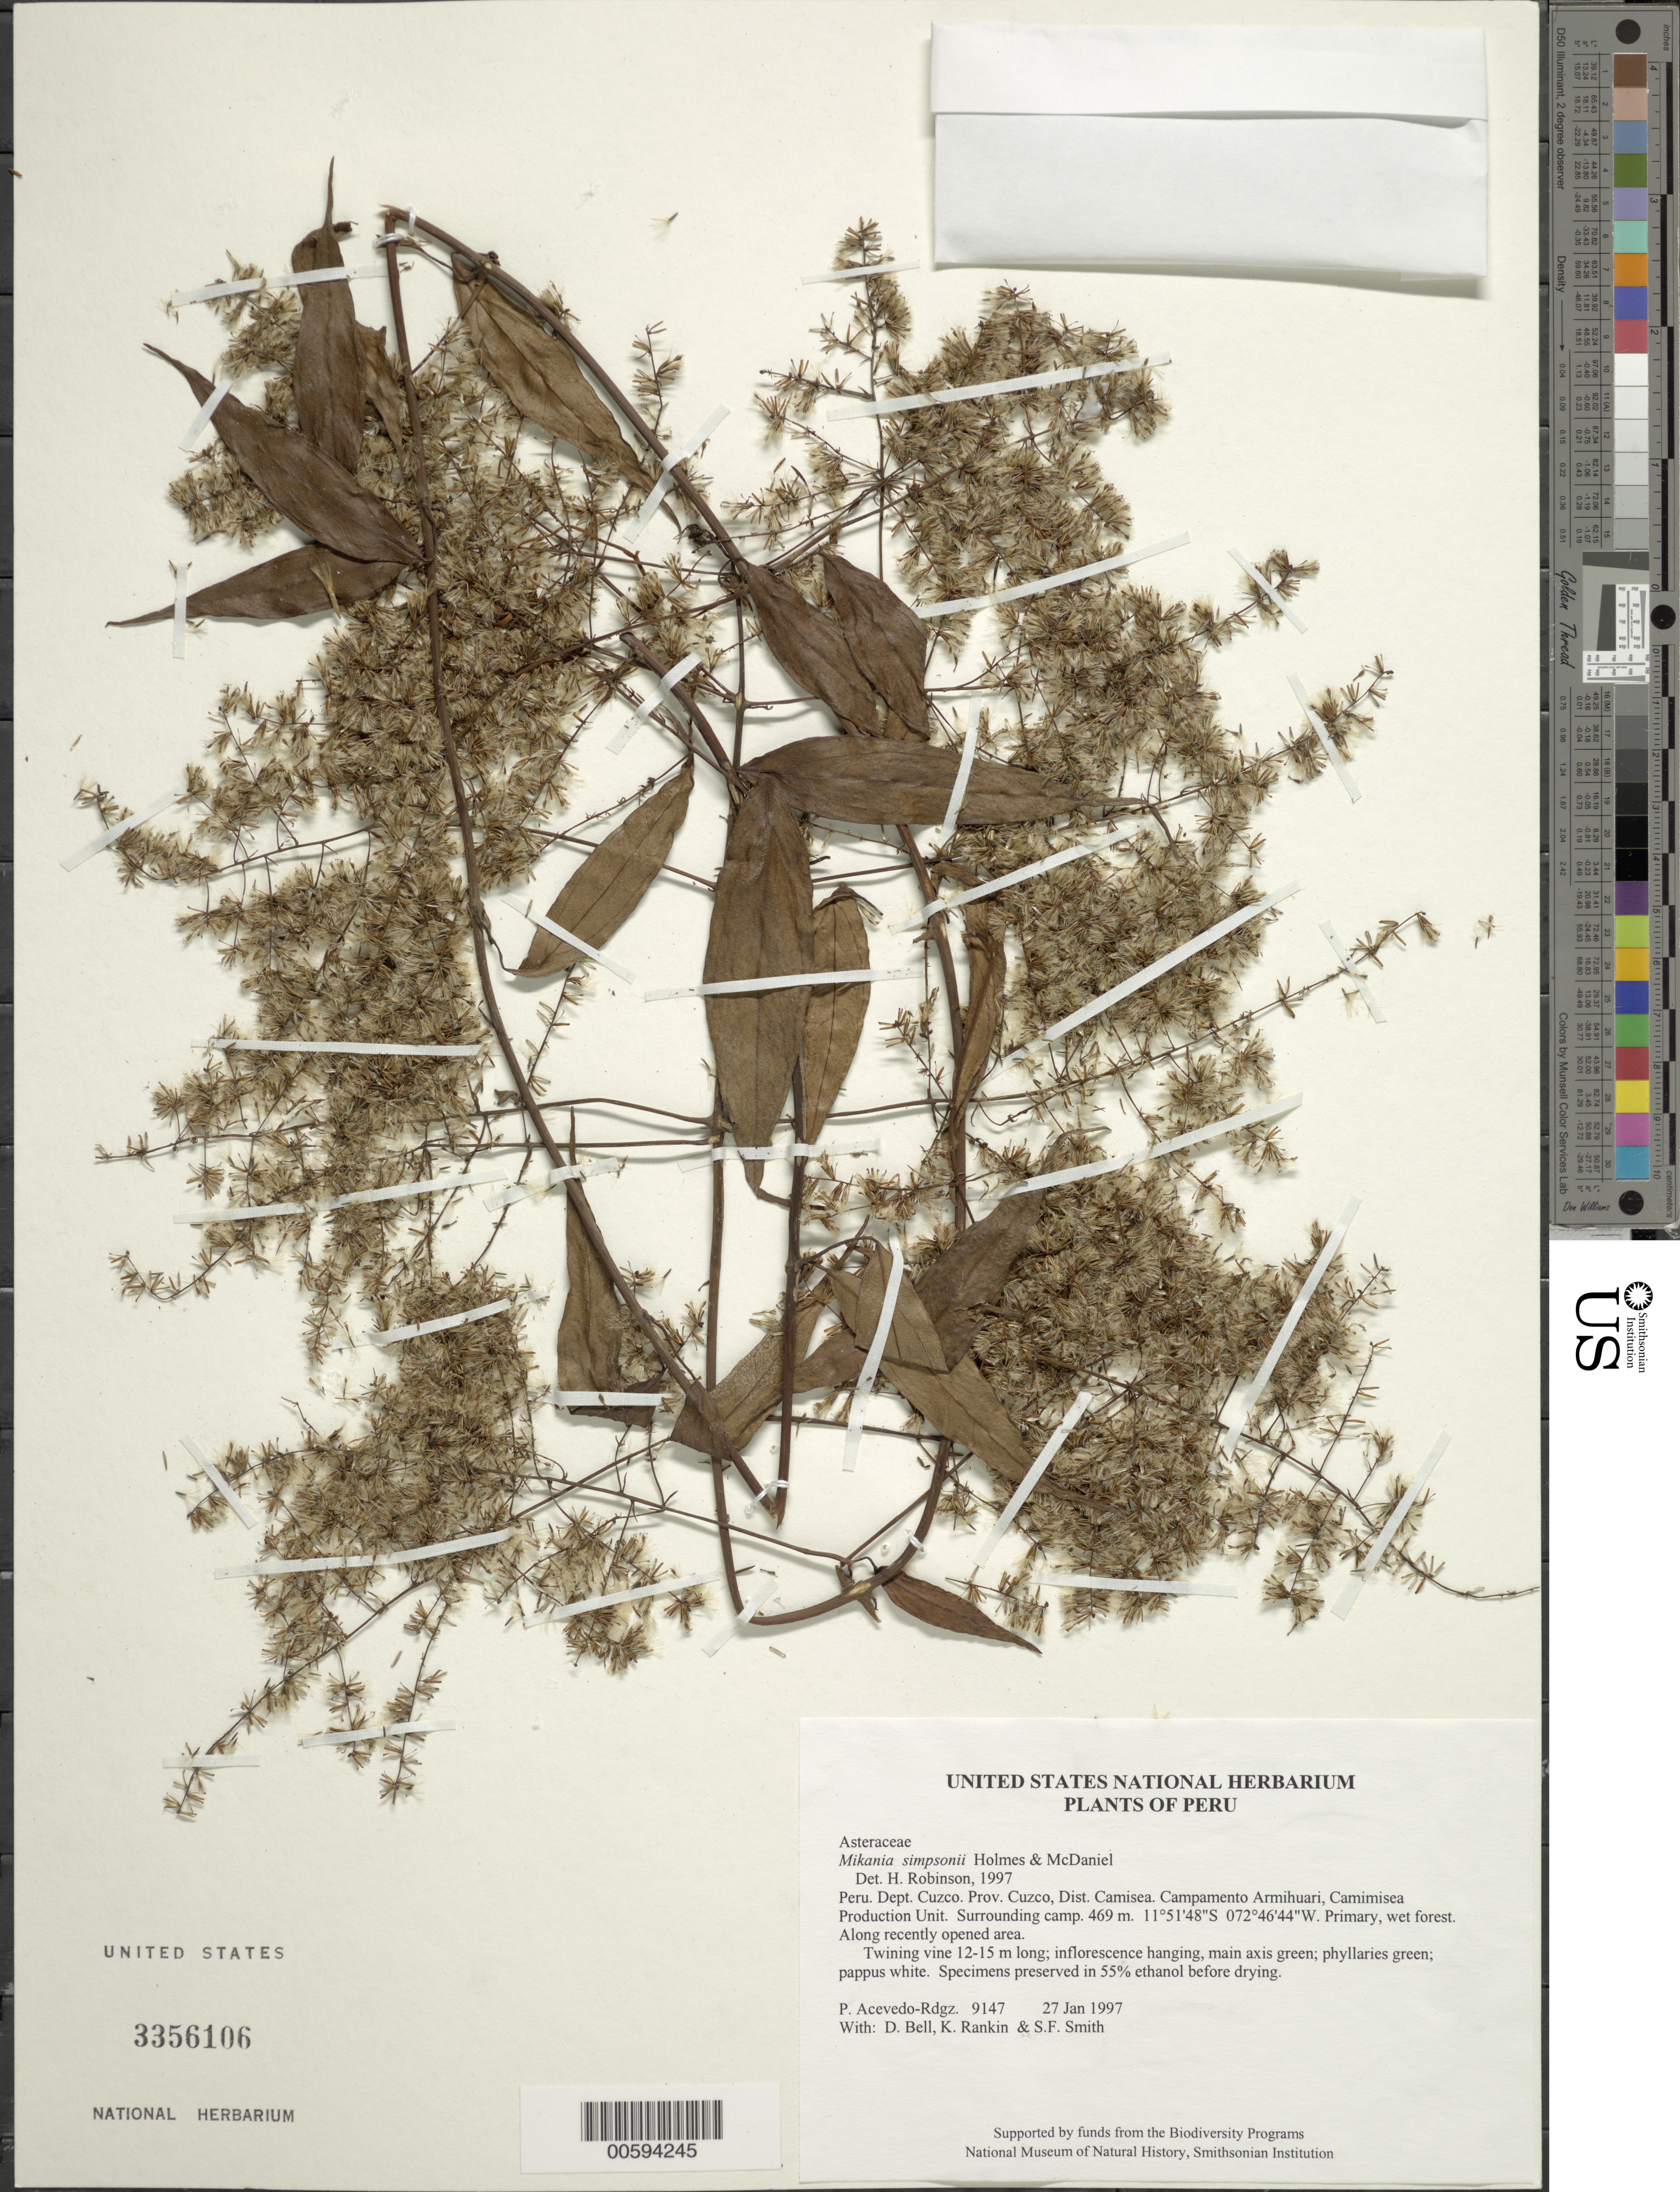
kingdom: Plantae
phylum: Tracheophyta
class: Magnoliopsida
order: Asterales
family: Asteraceae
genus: Mikania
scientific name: Mikania simpsonii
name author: W.C. Holmes & McDaniel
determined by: Robinson, Harold E., (US)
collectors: P. Acevedo-Rodr., D. A. Bell, K. B. Rankin & S.F. Smith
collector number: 9147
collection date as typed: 27 Jan 1997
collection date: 1997-01-27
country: Peru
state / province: Cusco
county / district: Cusco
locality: Districto Camisea, Campamento Armihuari, Camimisea Production Unit. Surrounding camp.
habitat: Primary, wet forest. Along recently opened area.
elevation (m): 469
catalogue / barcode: US 3356106